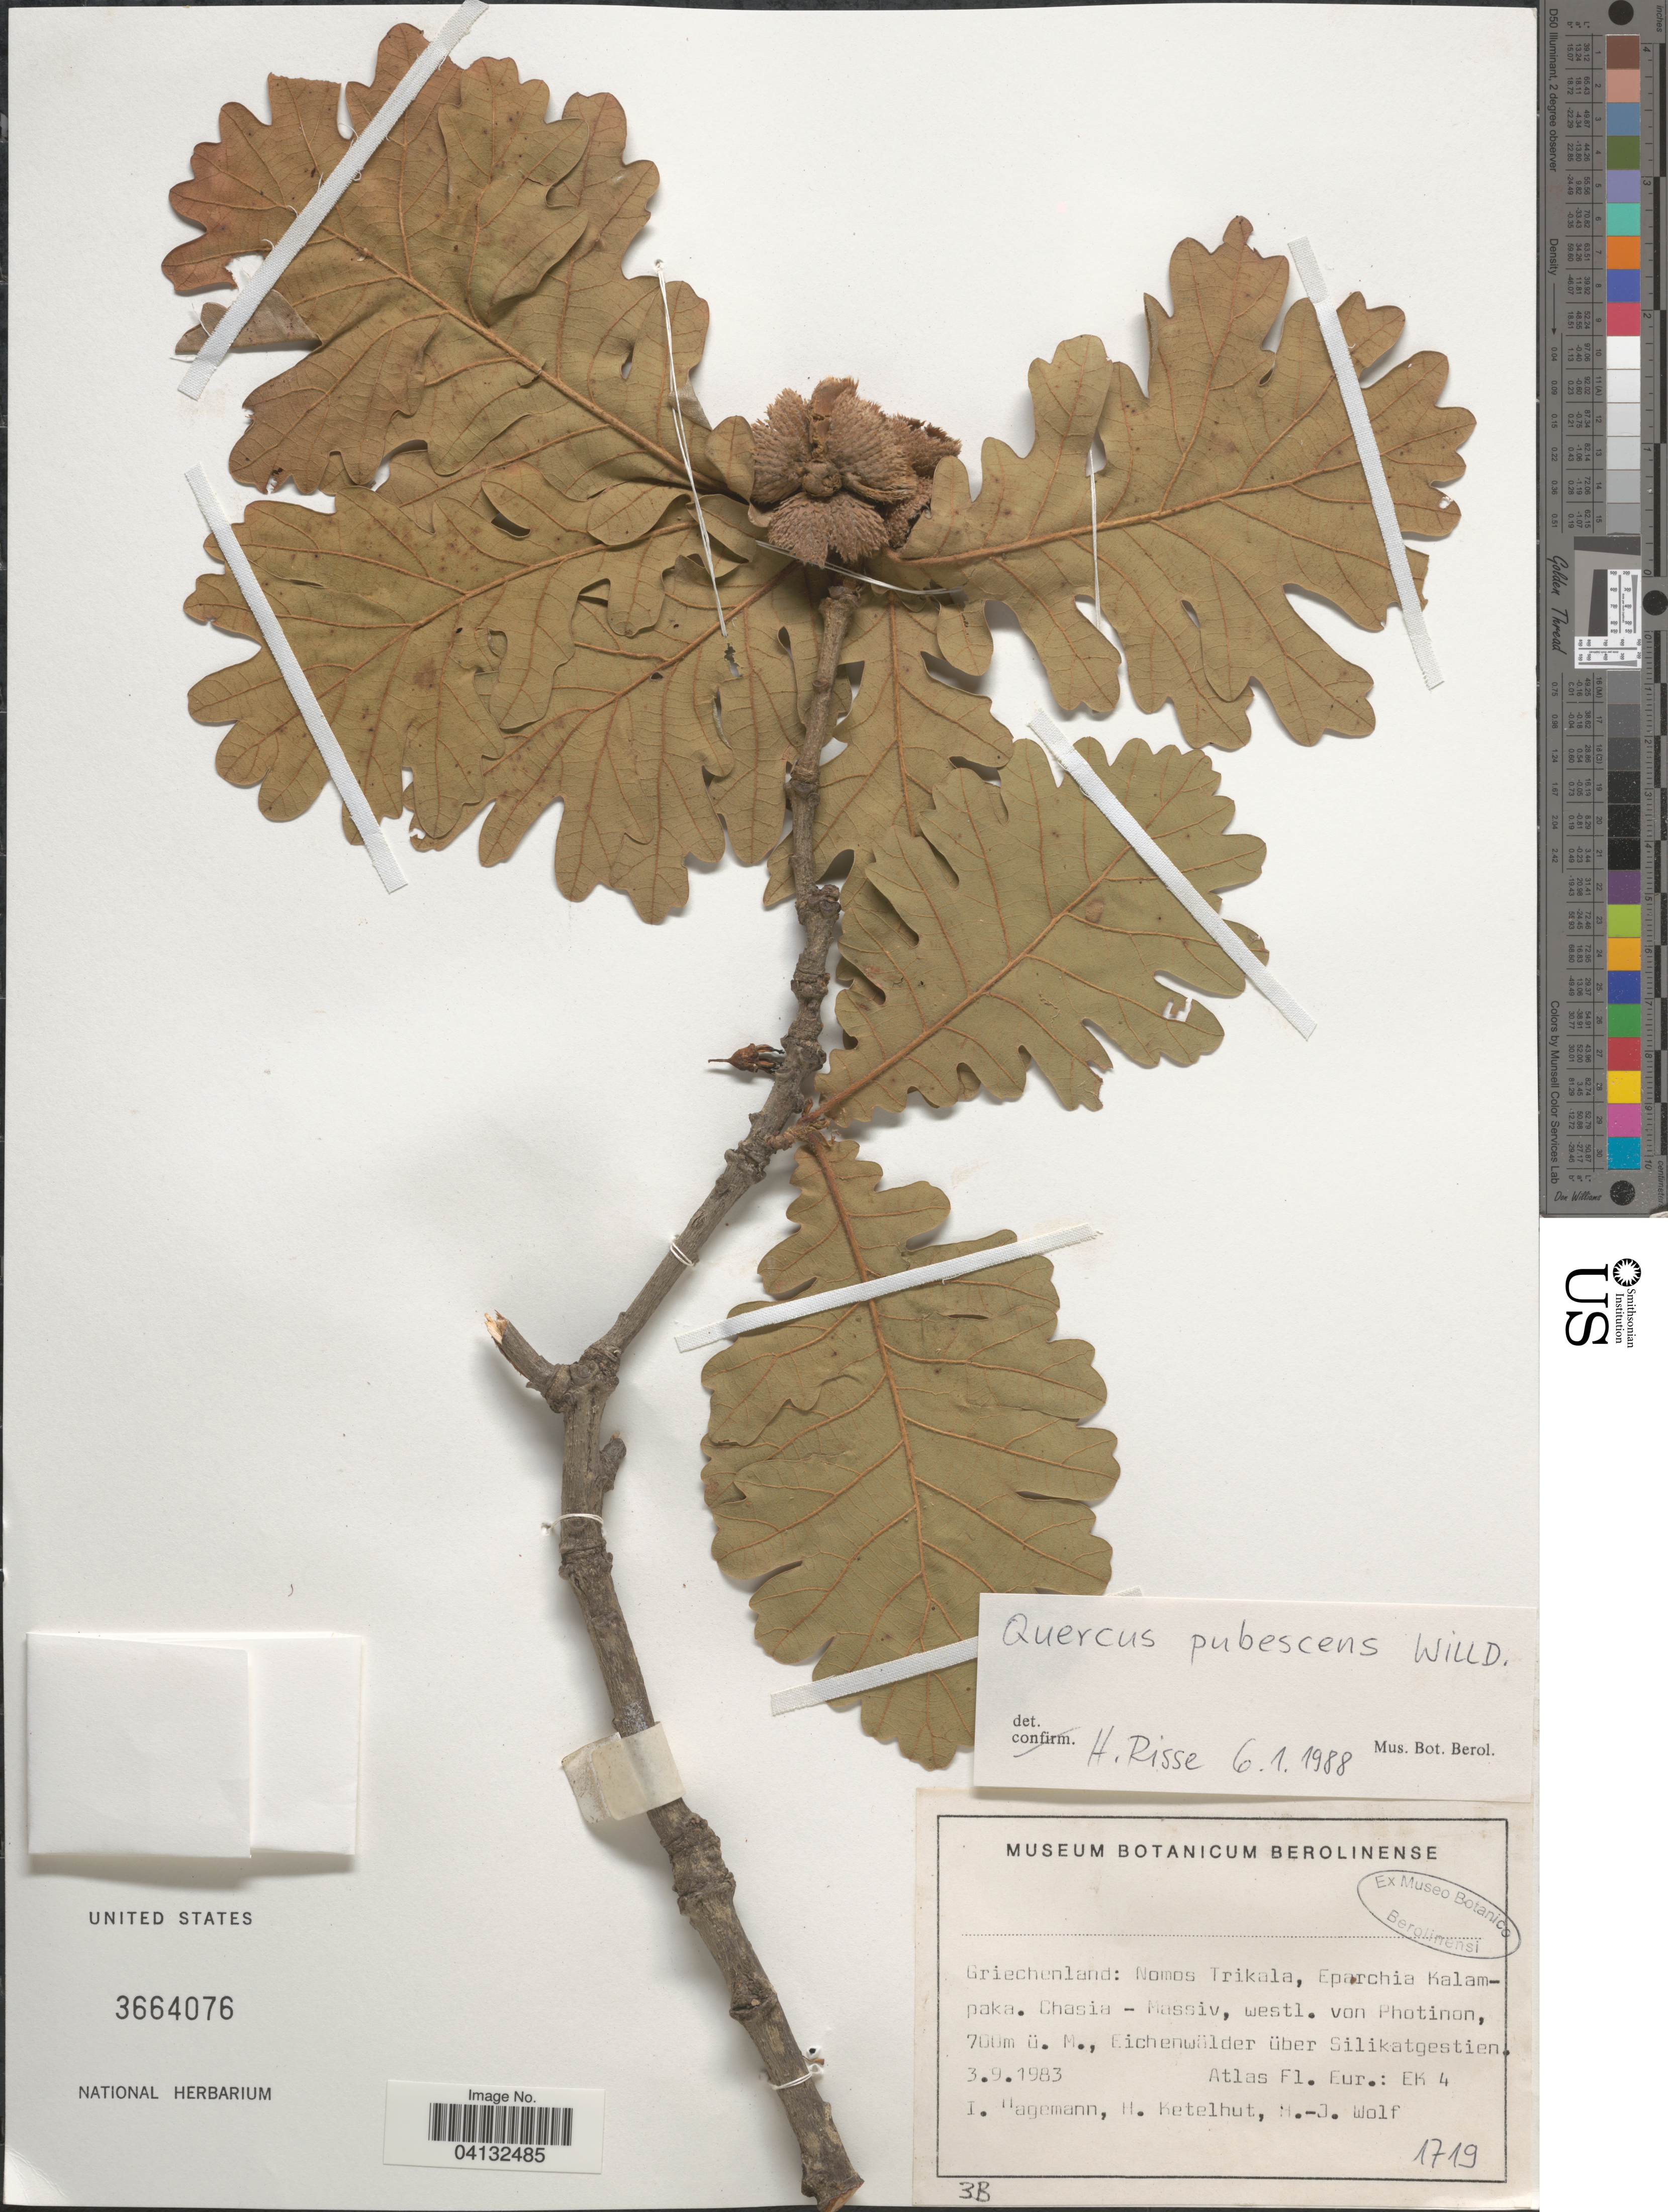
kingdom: Plantae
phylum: Tracheophyta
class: Magnoliopsida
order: Fagales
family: Fagaceae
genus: Quercus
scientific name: Quercus pubescens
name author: Willd.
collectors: I. Hagemann, H. Ketelhut & H. Wolf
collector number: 1719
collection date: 1983-09-03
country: Greece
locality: Griechenland: Nomos Trikala, Eparchia Kalampaka. Chasia - Massiv, westl. von Photinon, Eichenwälder über Silikatgestien.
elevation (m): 700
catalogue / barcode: US 3664076